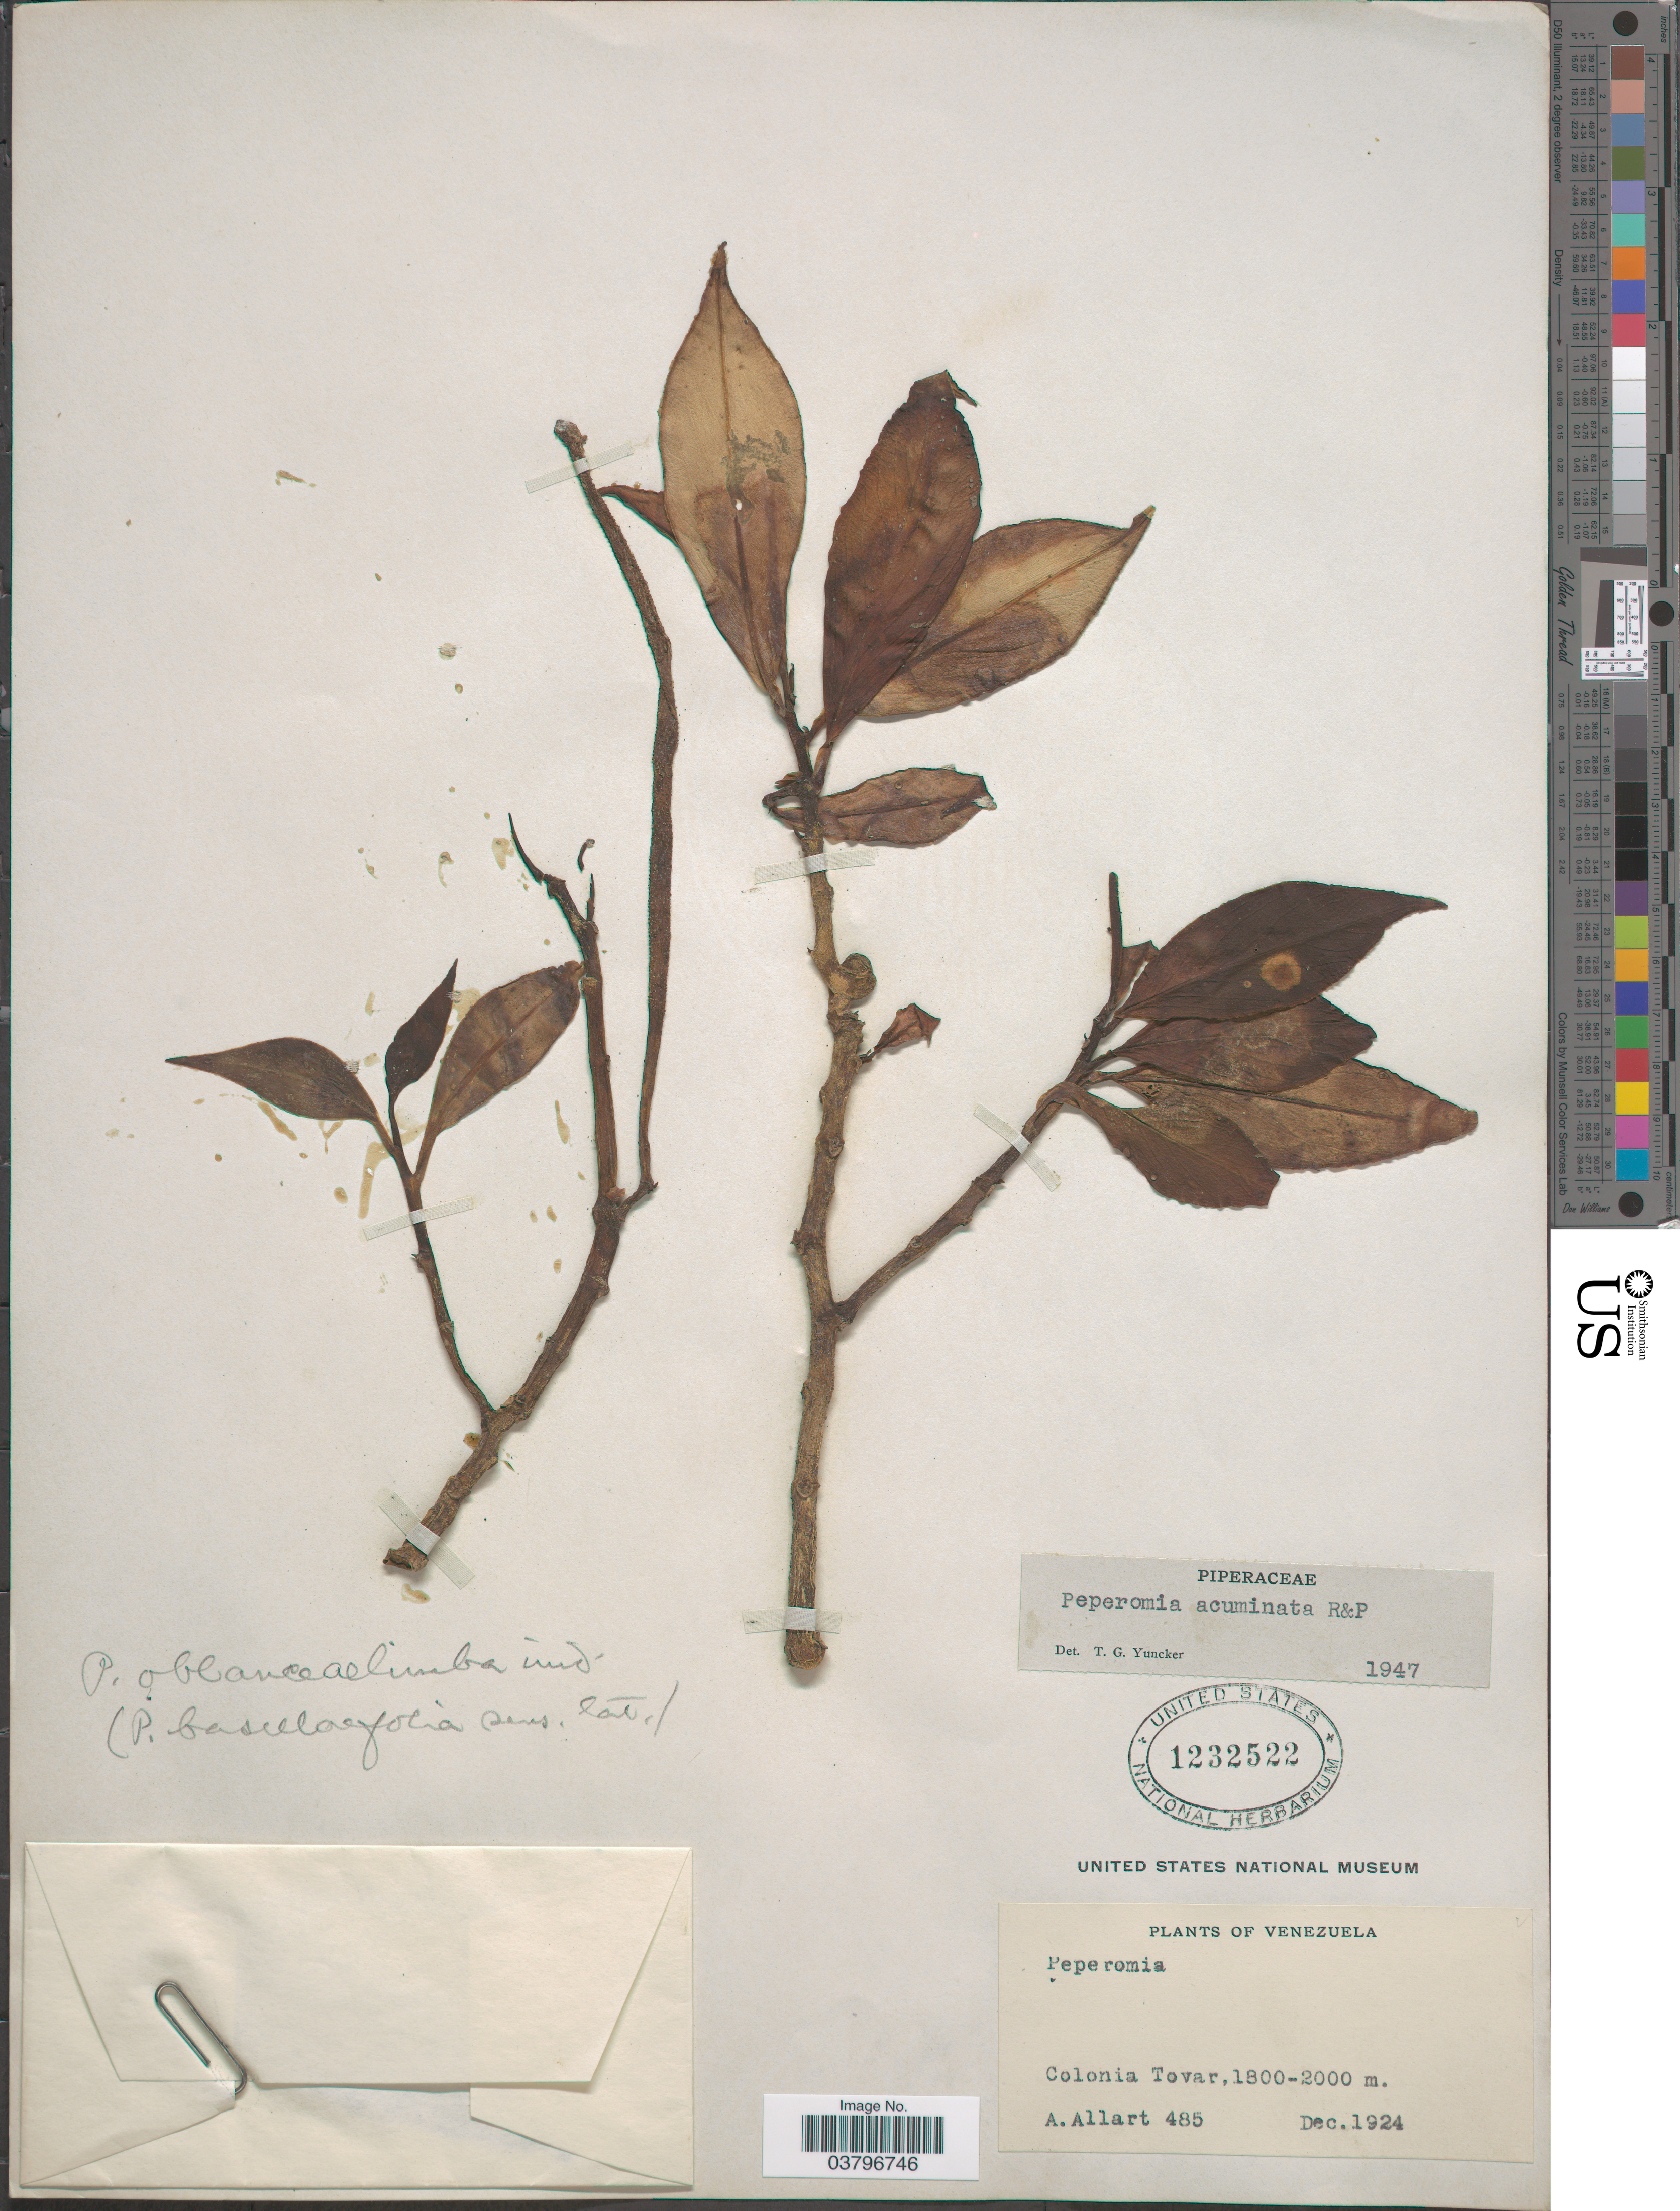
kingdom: Plantae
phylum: Tracheophyta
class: Magnoliopsida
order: Piperales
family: Piperaceae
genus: Peperomia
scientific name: Peperomia acuminata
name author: Ruiz & Pav.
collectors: A. Allart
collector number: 485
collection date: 1924-12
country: Venezuela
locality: Colonia Tovar.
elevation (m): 1800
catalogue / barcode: US 1232522